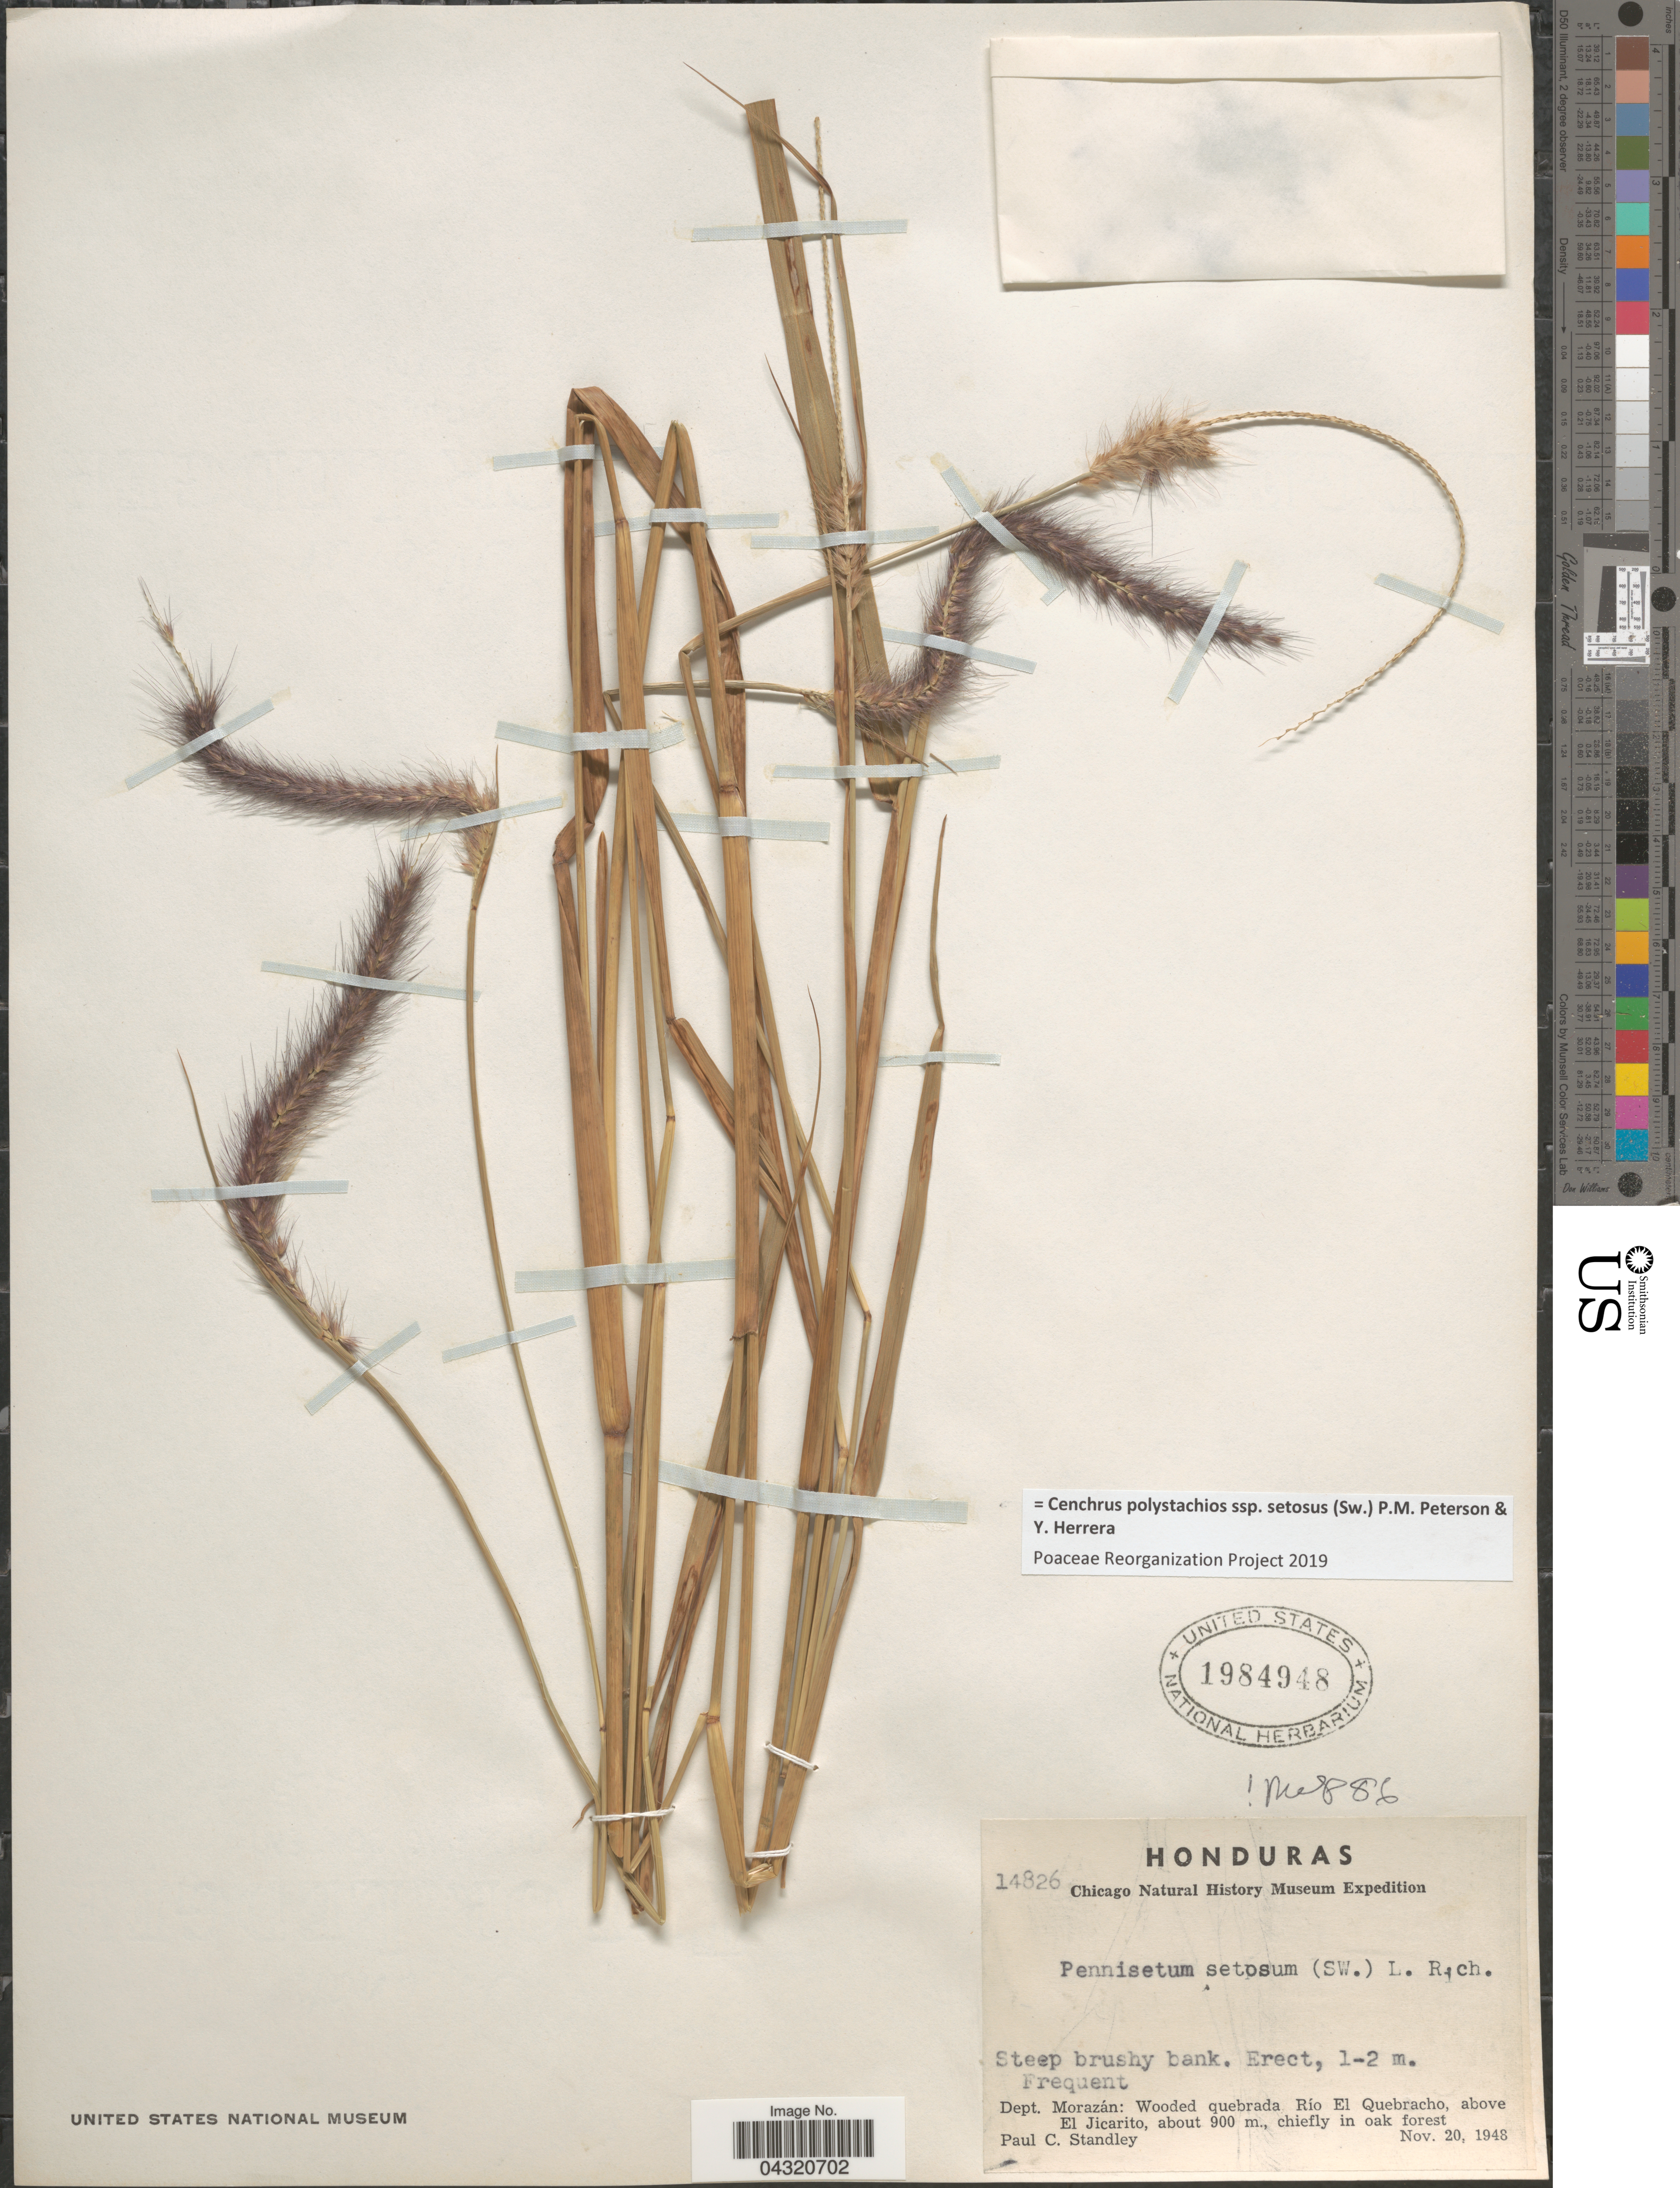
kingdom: Plantae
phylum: Tracheophyta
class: Liliopsida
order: Poales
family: Poaceae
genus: Cenchrus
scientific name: Cenchrus polystachios subsp. setosus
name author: (Sw.) P.M. Peterson & Y. Herrera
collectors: P. C. Standley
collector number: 14826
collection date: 1948-11-20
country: Honduras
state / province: Fco. Morazán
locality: Chicago Natural History Museum Expedition. Dept. Morazán: Wooded quebrada Río El Quebracho, above El Jicarito.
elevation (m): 900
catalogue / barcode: US 1984948